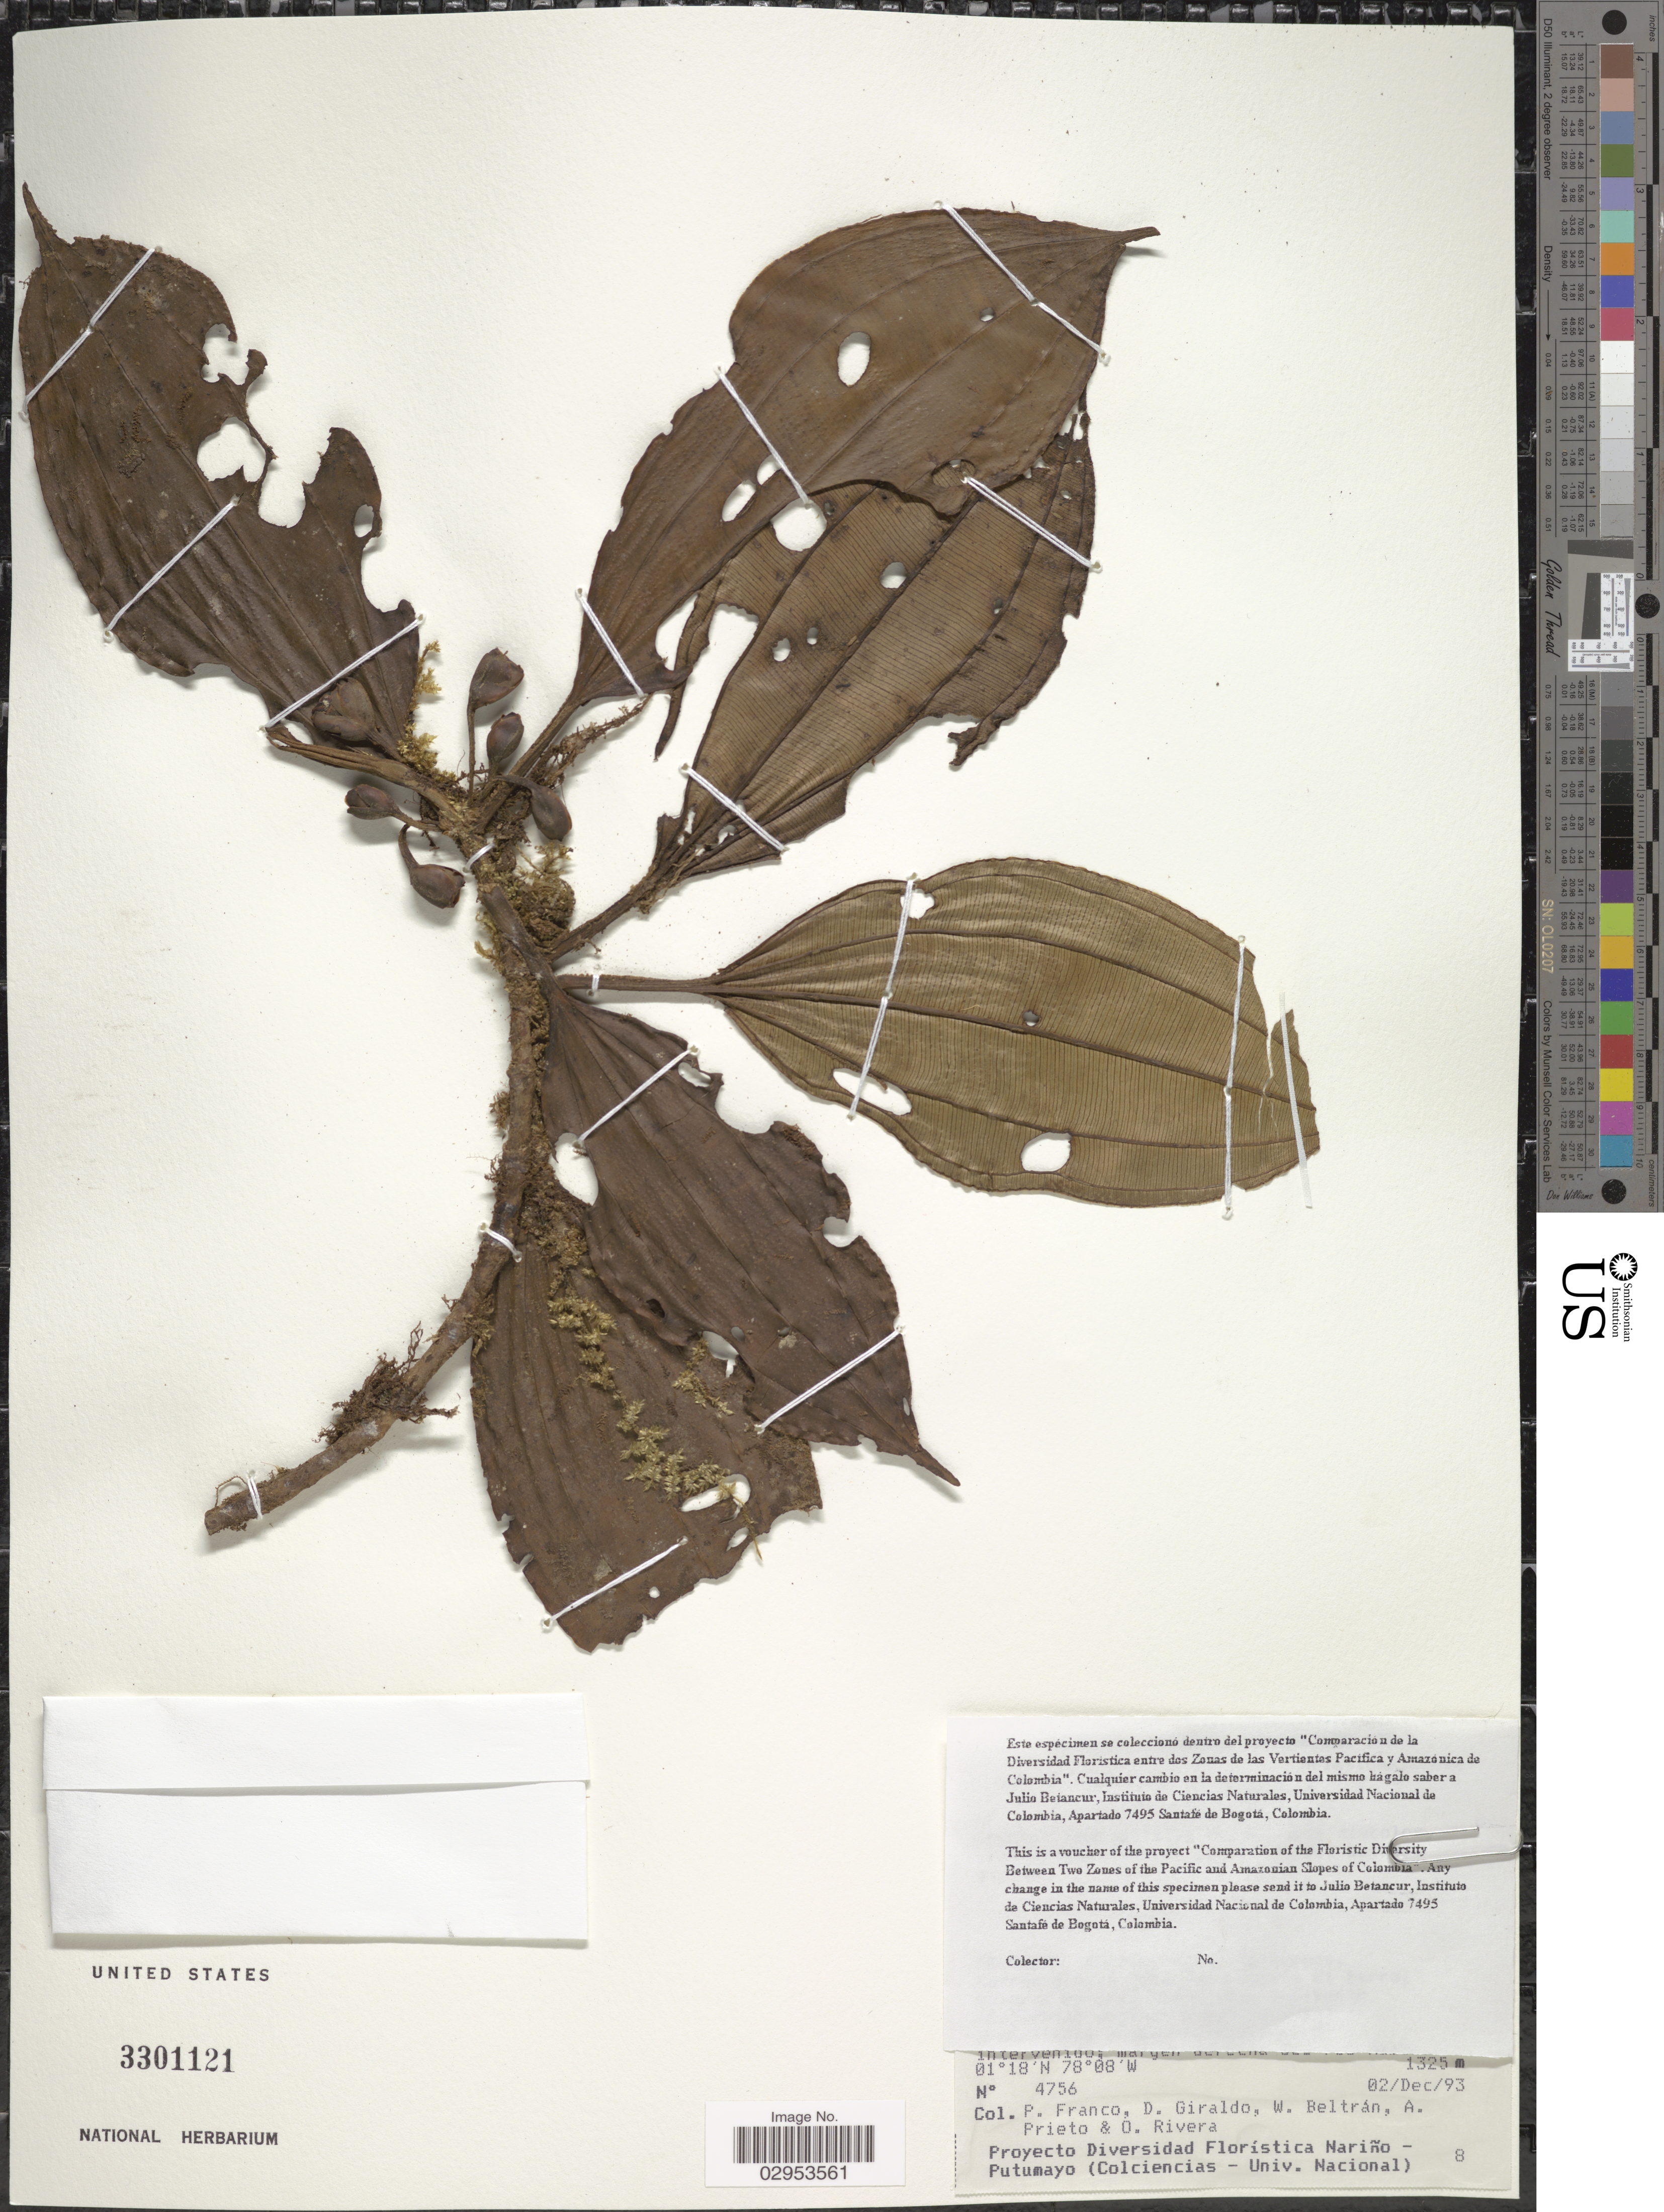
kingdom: Plantae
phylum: Tracheophyta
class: Magnoliopsida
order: Myrtales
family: Melastomataceae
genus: Blakea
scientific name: Blakea sp.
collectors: P. Franco, D. Giraldo, W. Beltran, A. Prieto & O. Rivera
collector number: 4756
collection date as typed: Transcribed d/m/y: 2/12/93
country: Colombia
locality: [illegible text]. Intervenido; margen [illegible text].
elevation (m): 1325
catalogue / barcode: US 3301121